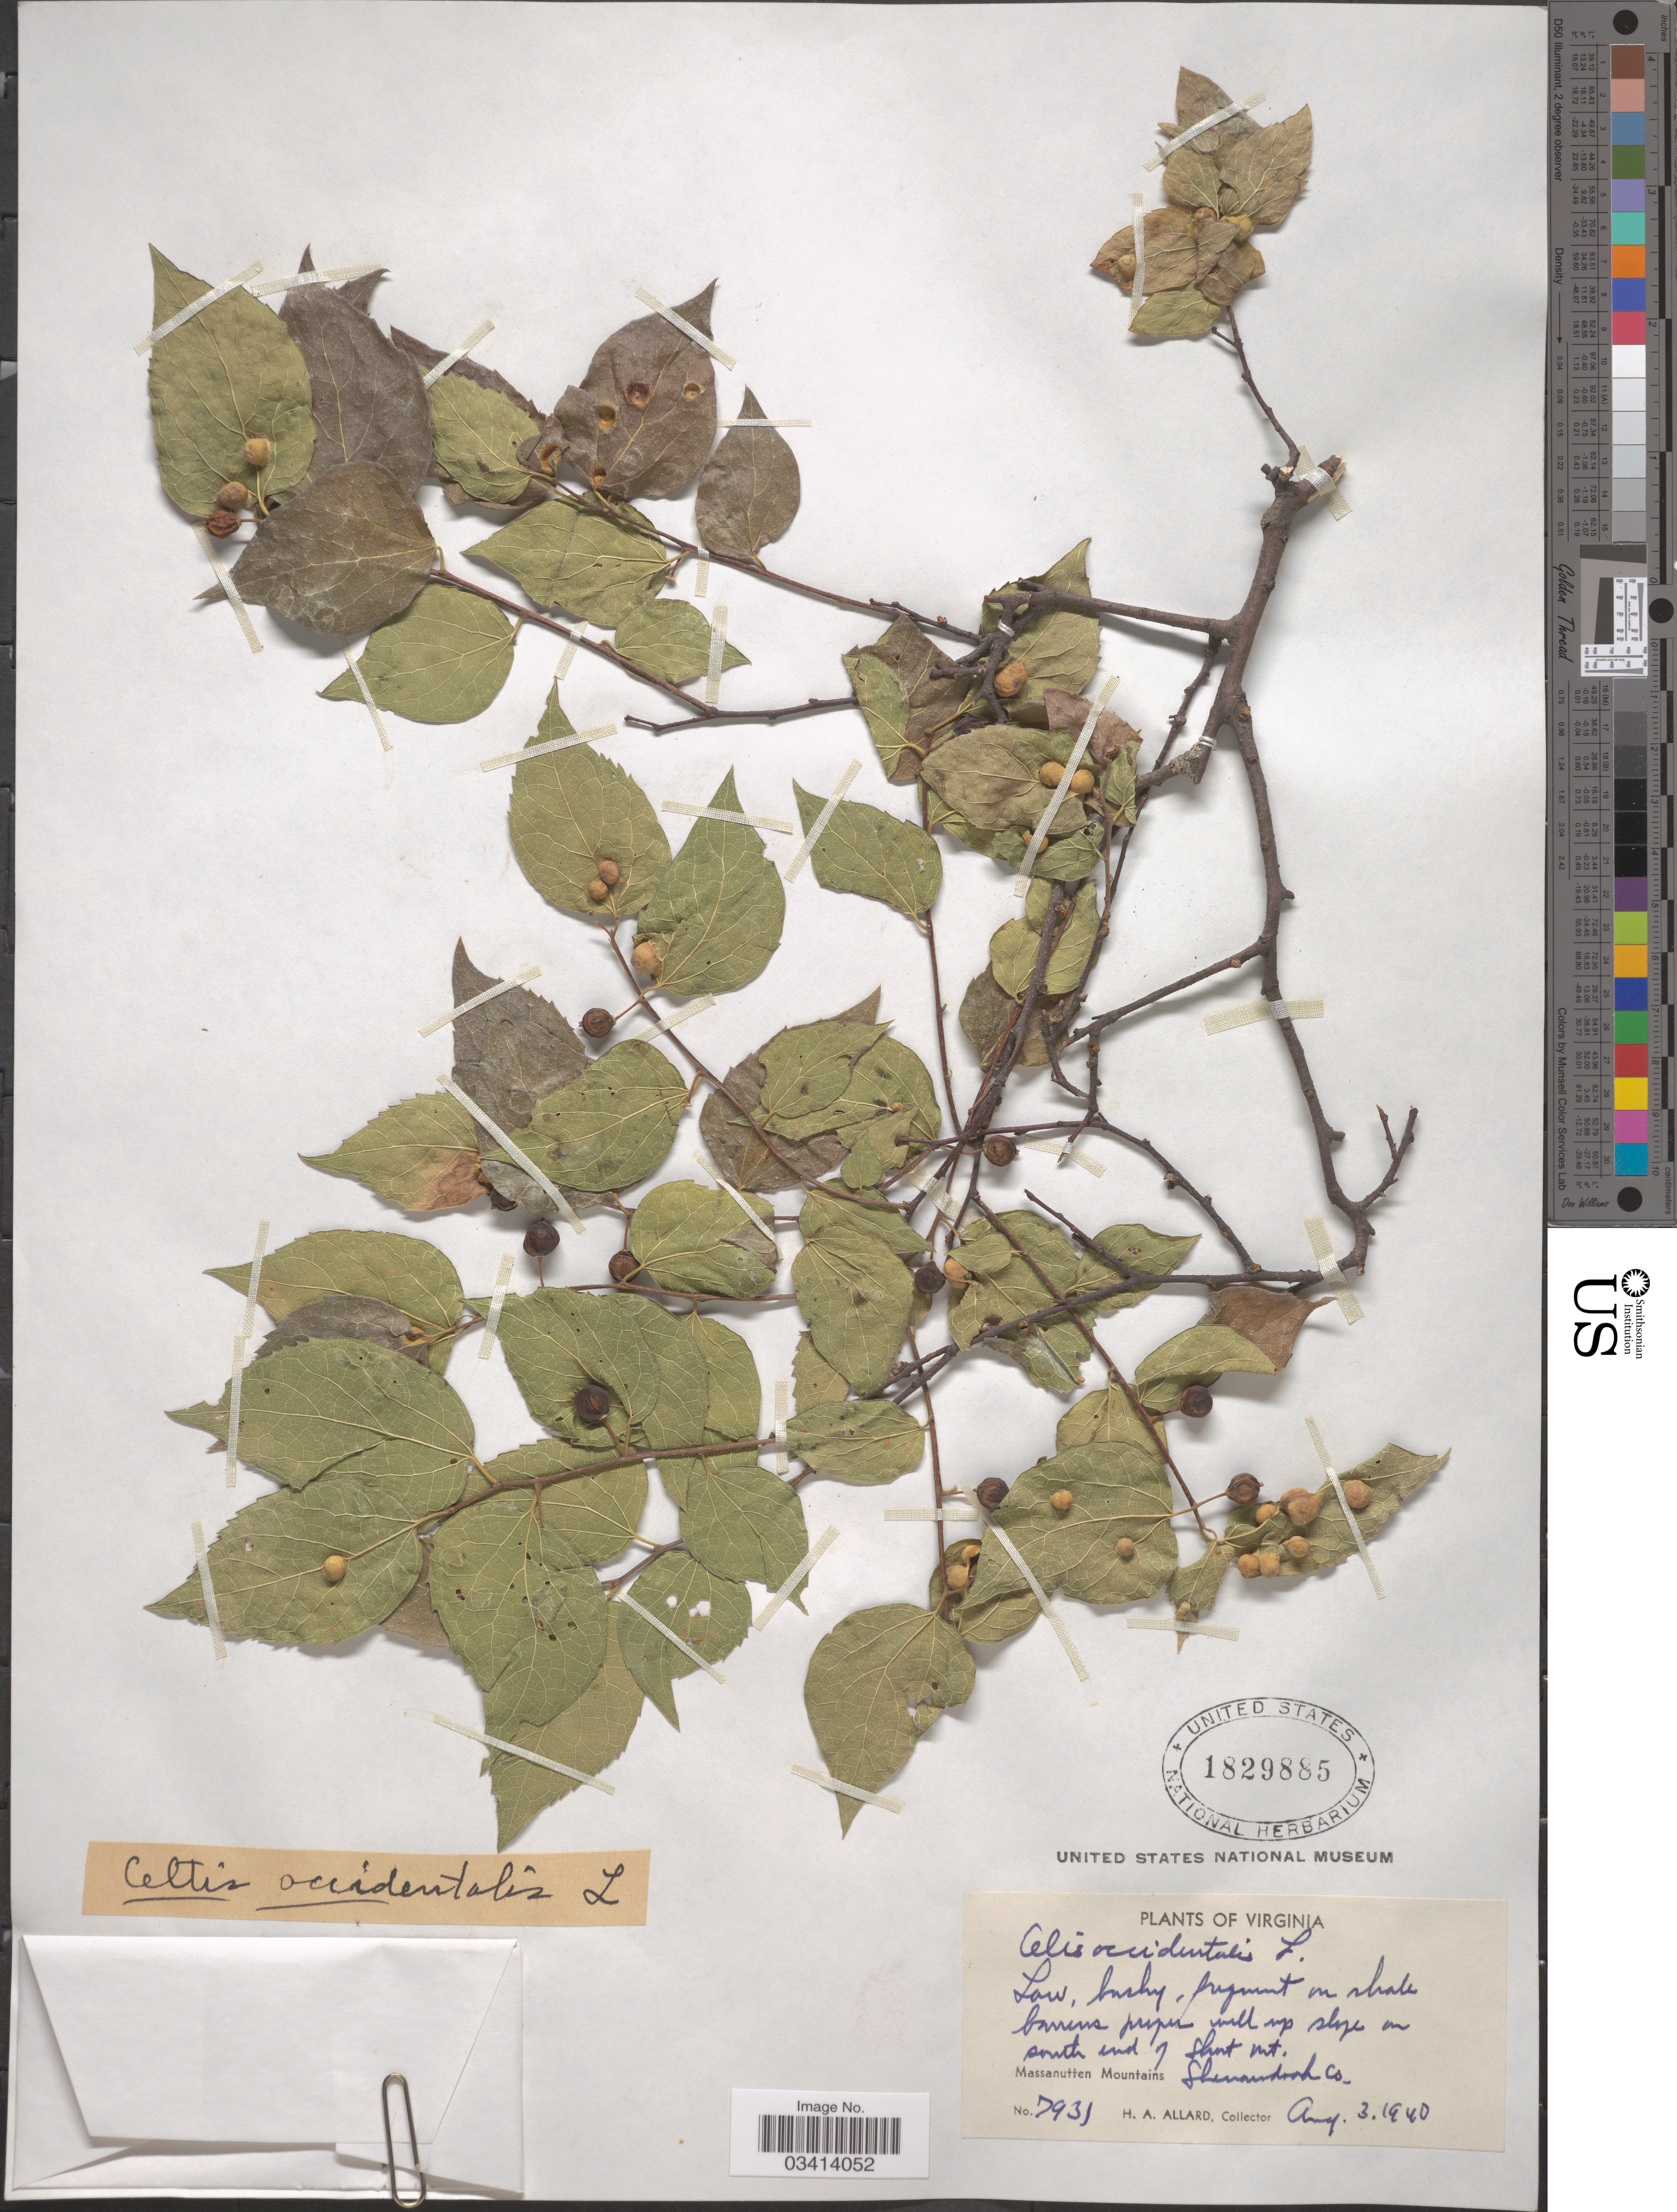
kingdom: Plantae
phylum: Tracheophyta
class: Magnoliopsida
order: Rosales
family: Cannabaceae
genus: Celtis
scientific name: Celtis occidentalis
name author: L.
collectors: H. A. Allard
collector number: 7931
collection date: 1940-08-03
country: United States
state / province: Virginia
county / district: Shenandoah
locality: Frequent on shale barrens proper well up slope on south end of Short Mt. Shenandoah Co. Massanutten Mountains.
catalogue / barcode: US 1829885